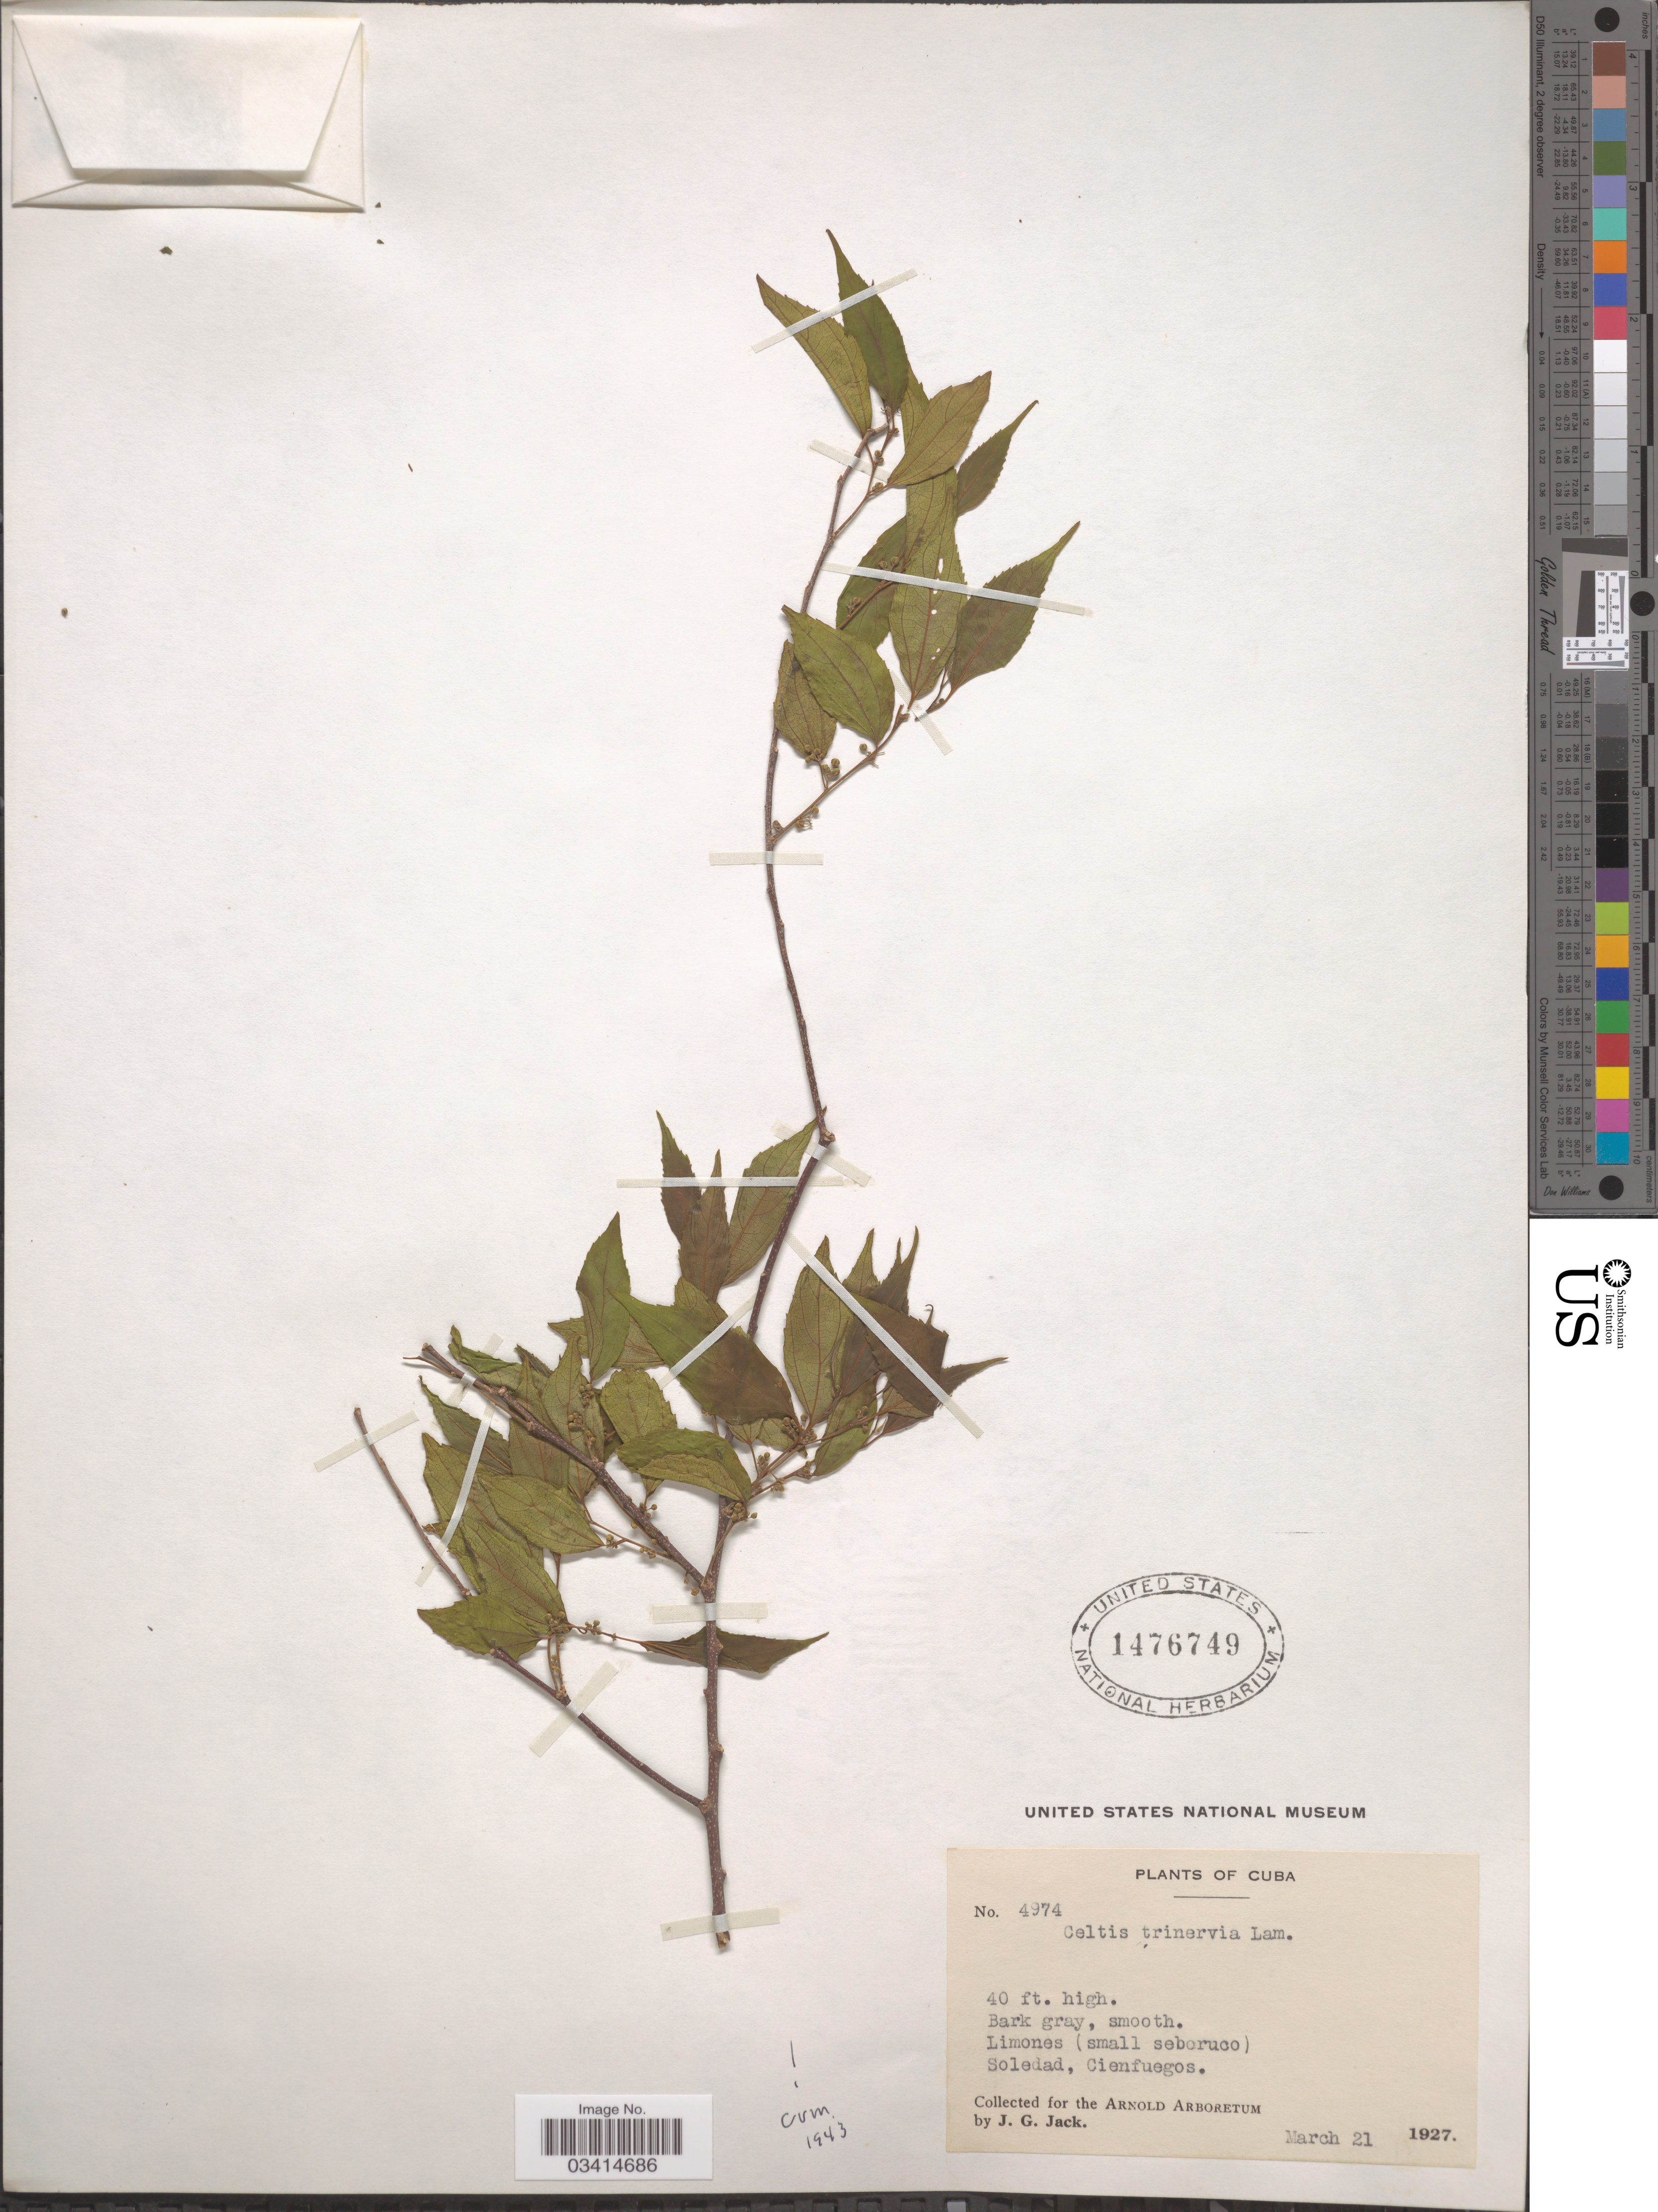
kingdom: Plantae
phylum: Tracheophyta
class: Magnoliopsida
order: Rosales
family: Cannabaceae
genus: Celtis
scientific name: Celtis trinervia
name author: Lam.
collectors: J. G. Jack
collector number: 4974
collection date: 1927-03-21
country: Cuba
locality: Limones (small seboruco). Soledad, Cienfuegos.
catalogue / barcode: US 1476749